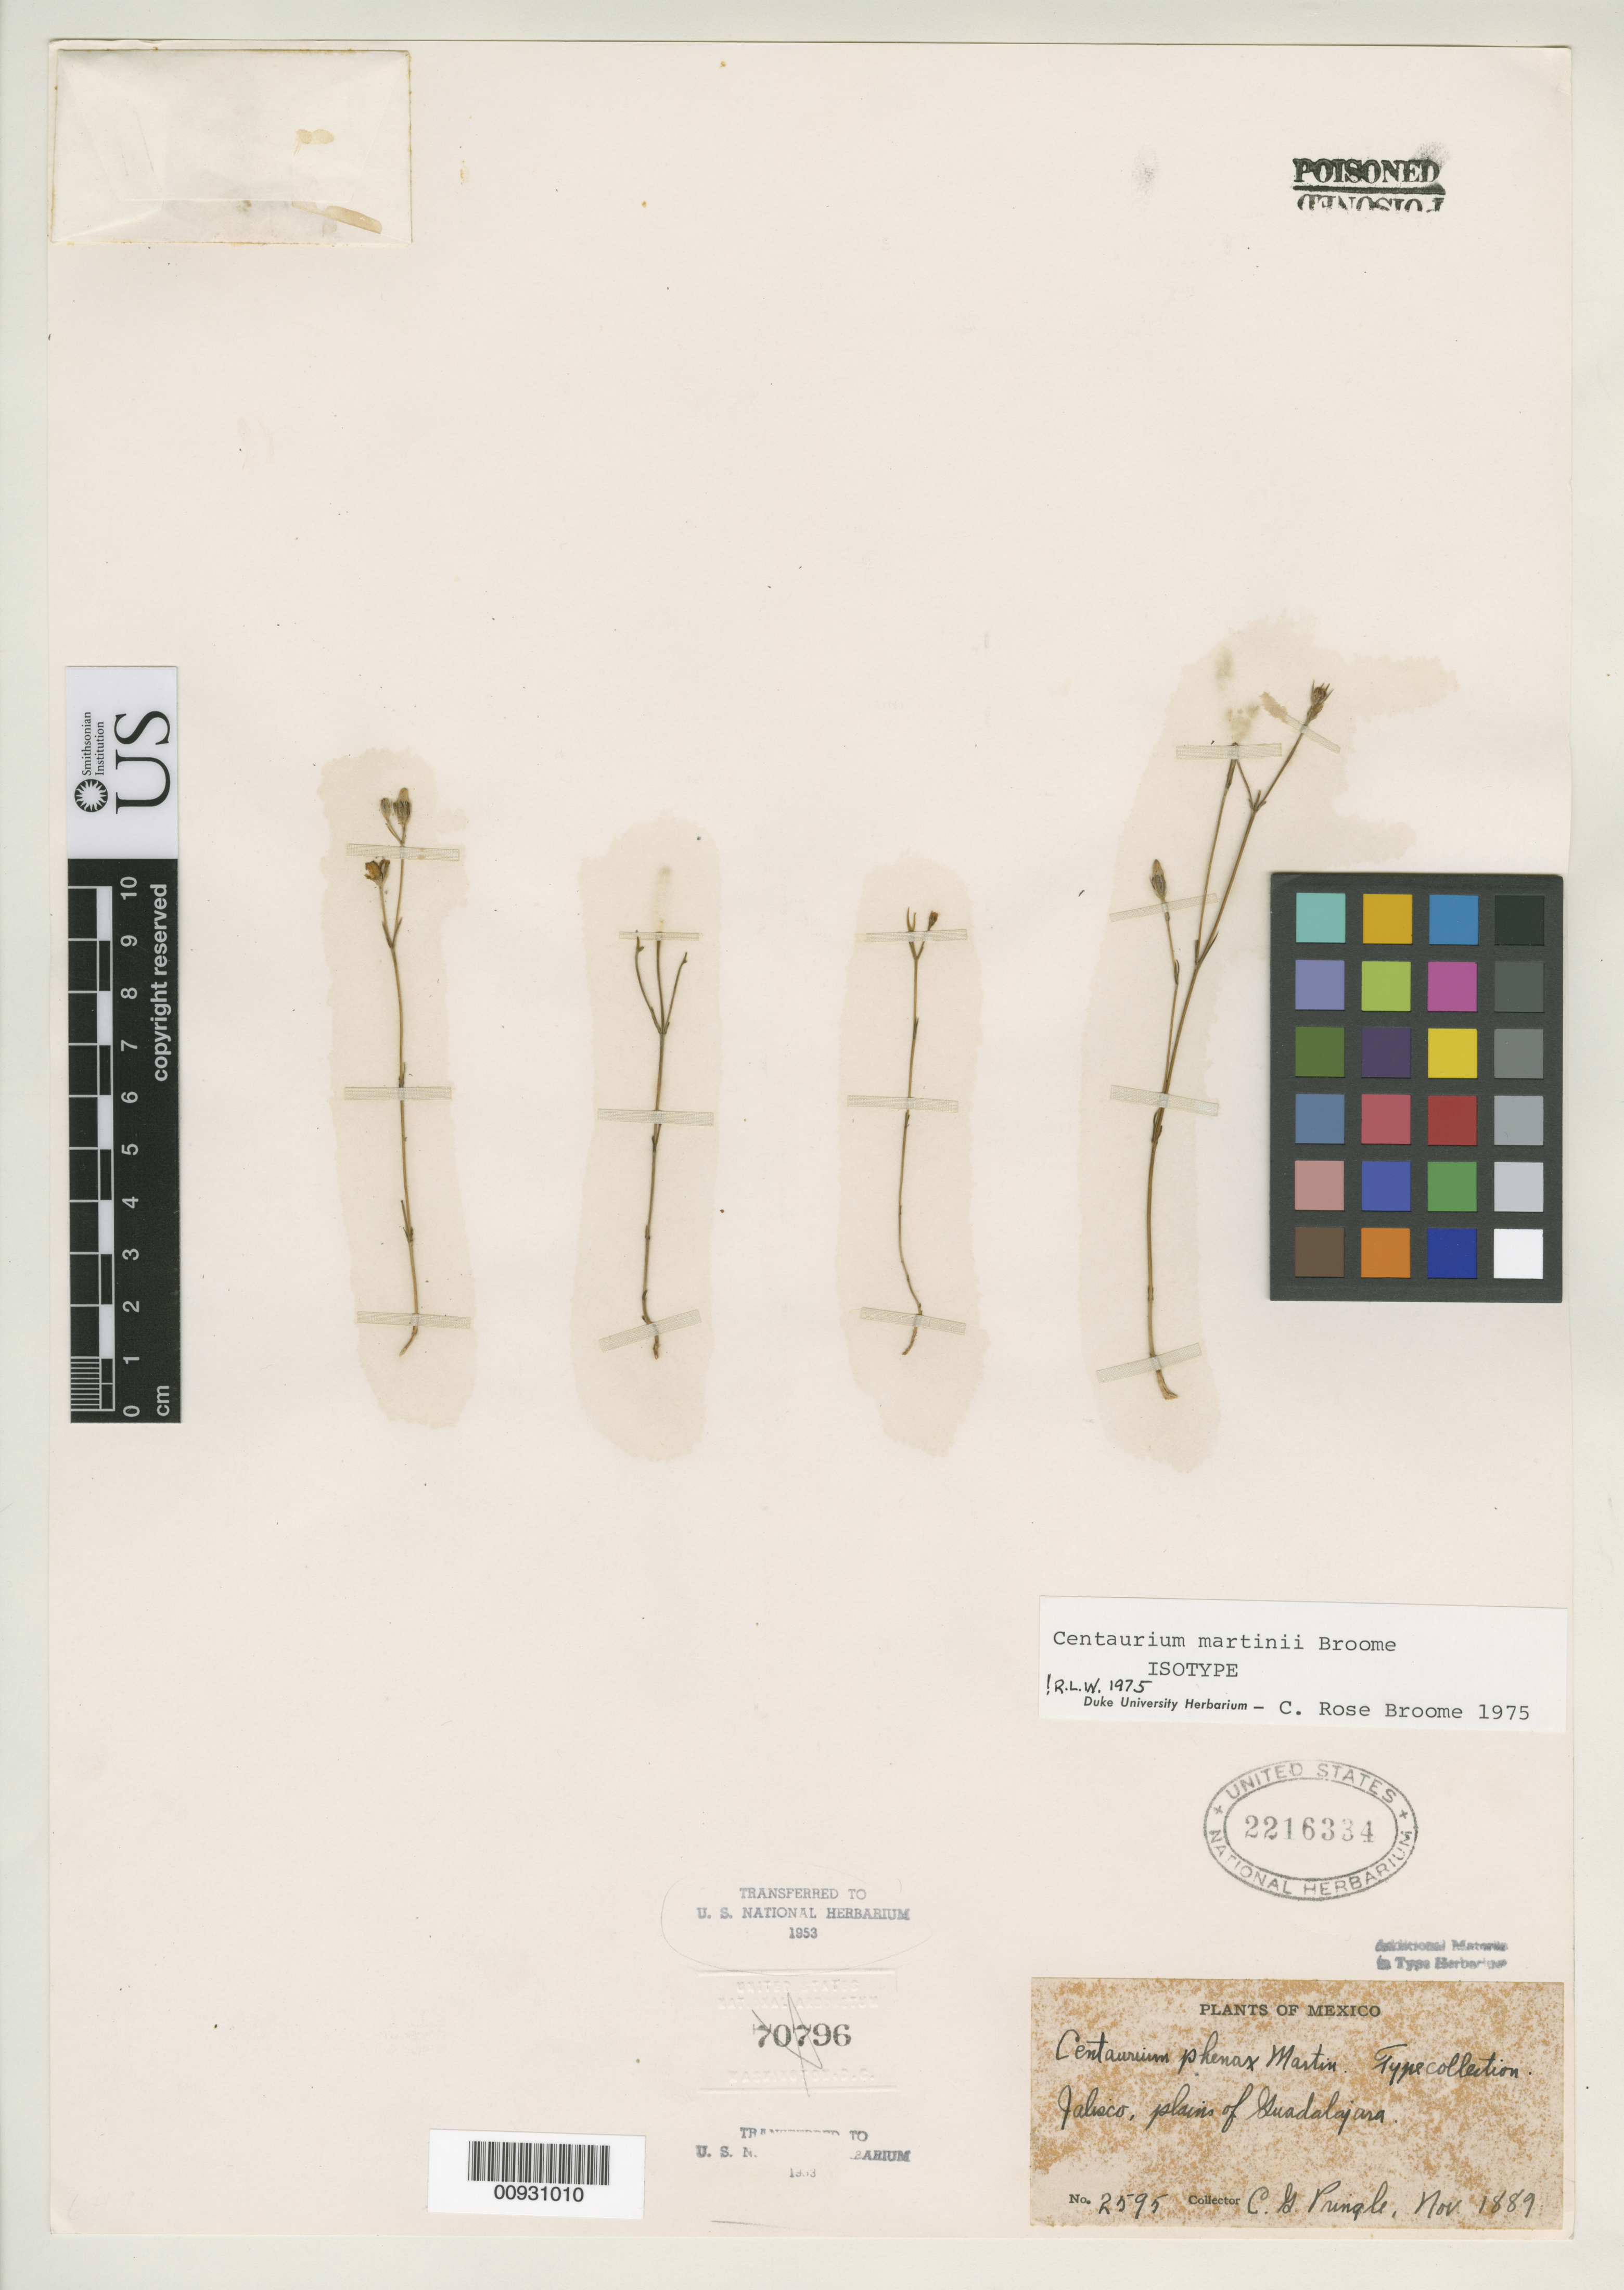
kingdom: Plantae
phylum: Tracheophyta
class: Magnoliopsida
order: Gentianales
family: Gentianaceae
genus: Centaurium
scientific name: Centaurium martinii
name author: C.R. Broome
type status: Isotype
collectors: C. G. Pringle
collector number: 2595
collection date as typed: Nov 1889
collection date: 1889-11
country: Mexico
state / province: Jalisco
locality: Plains of Guadalajara.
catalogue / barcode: US 2216334